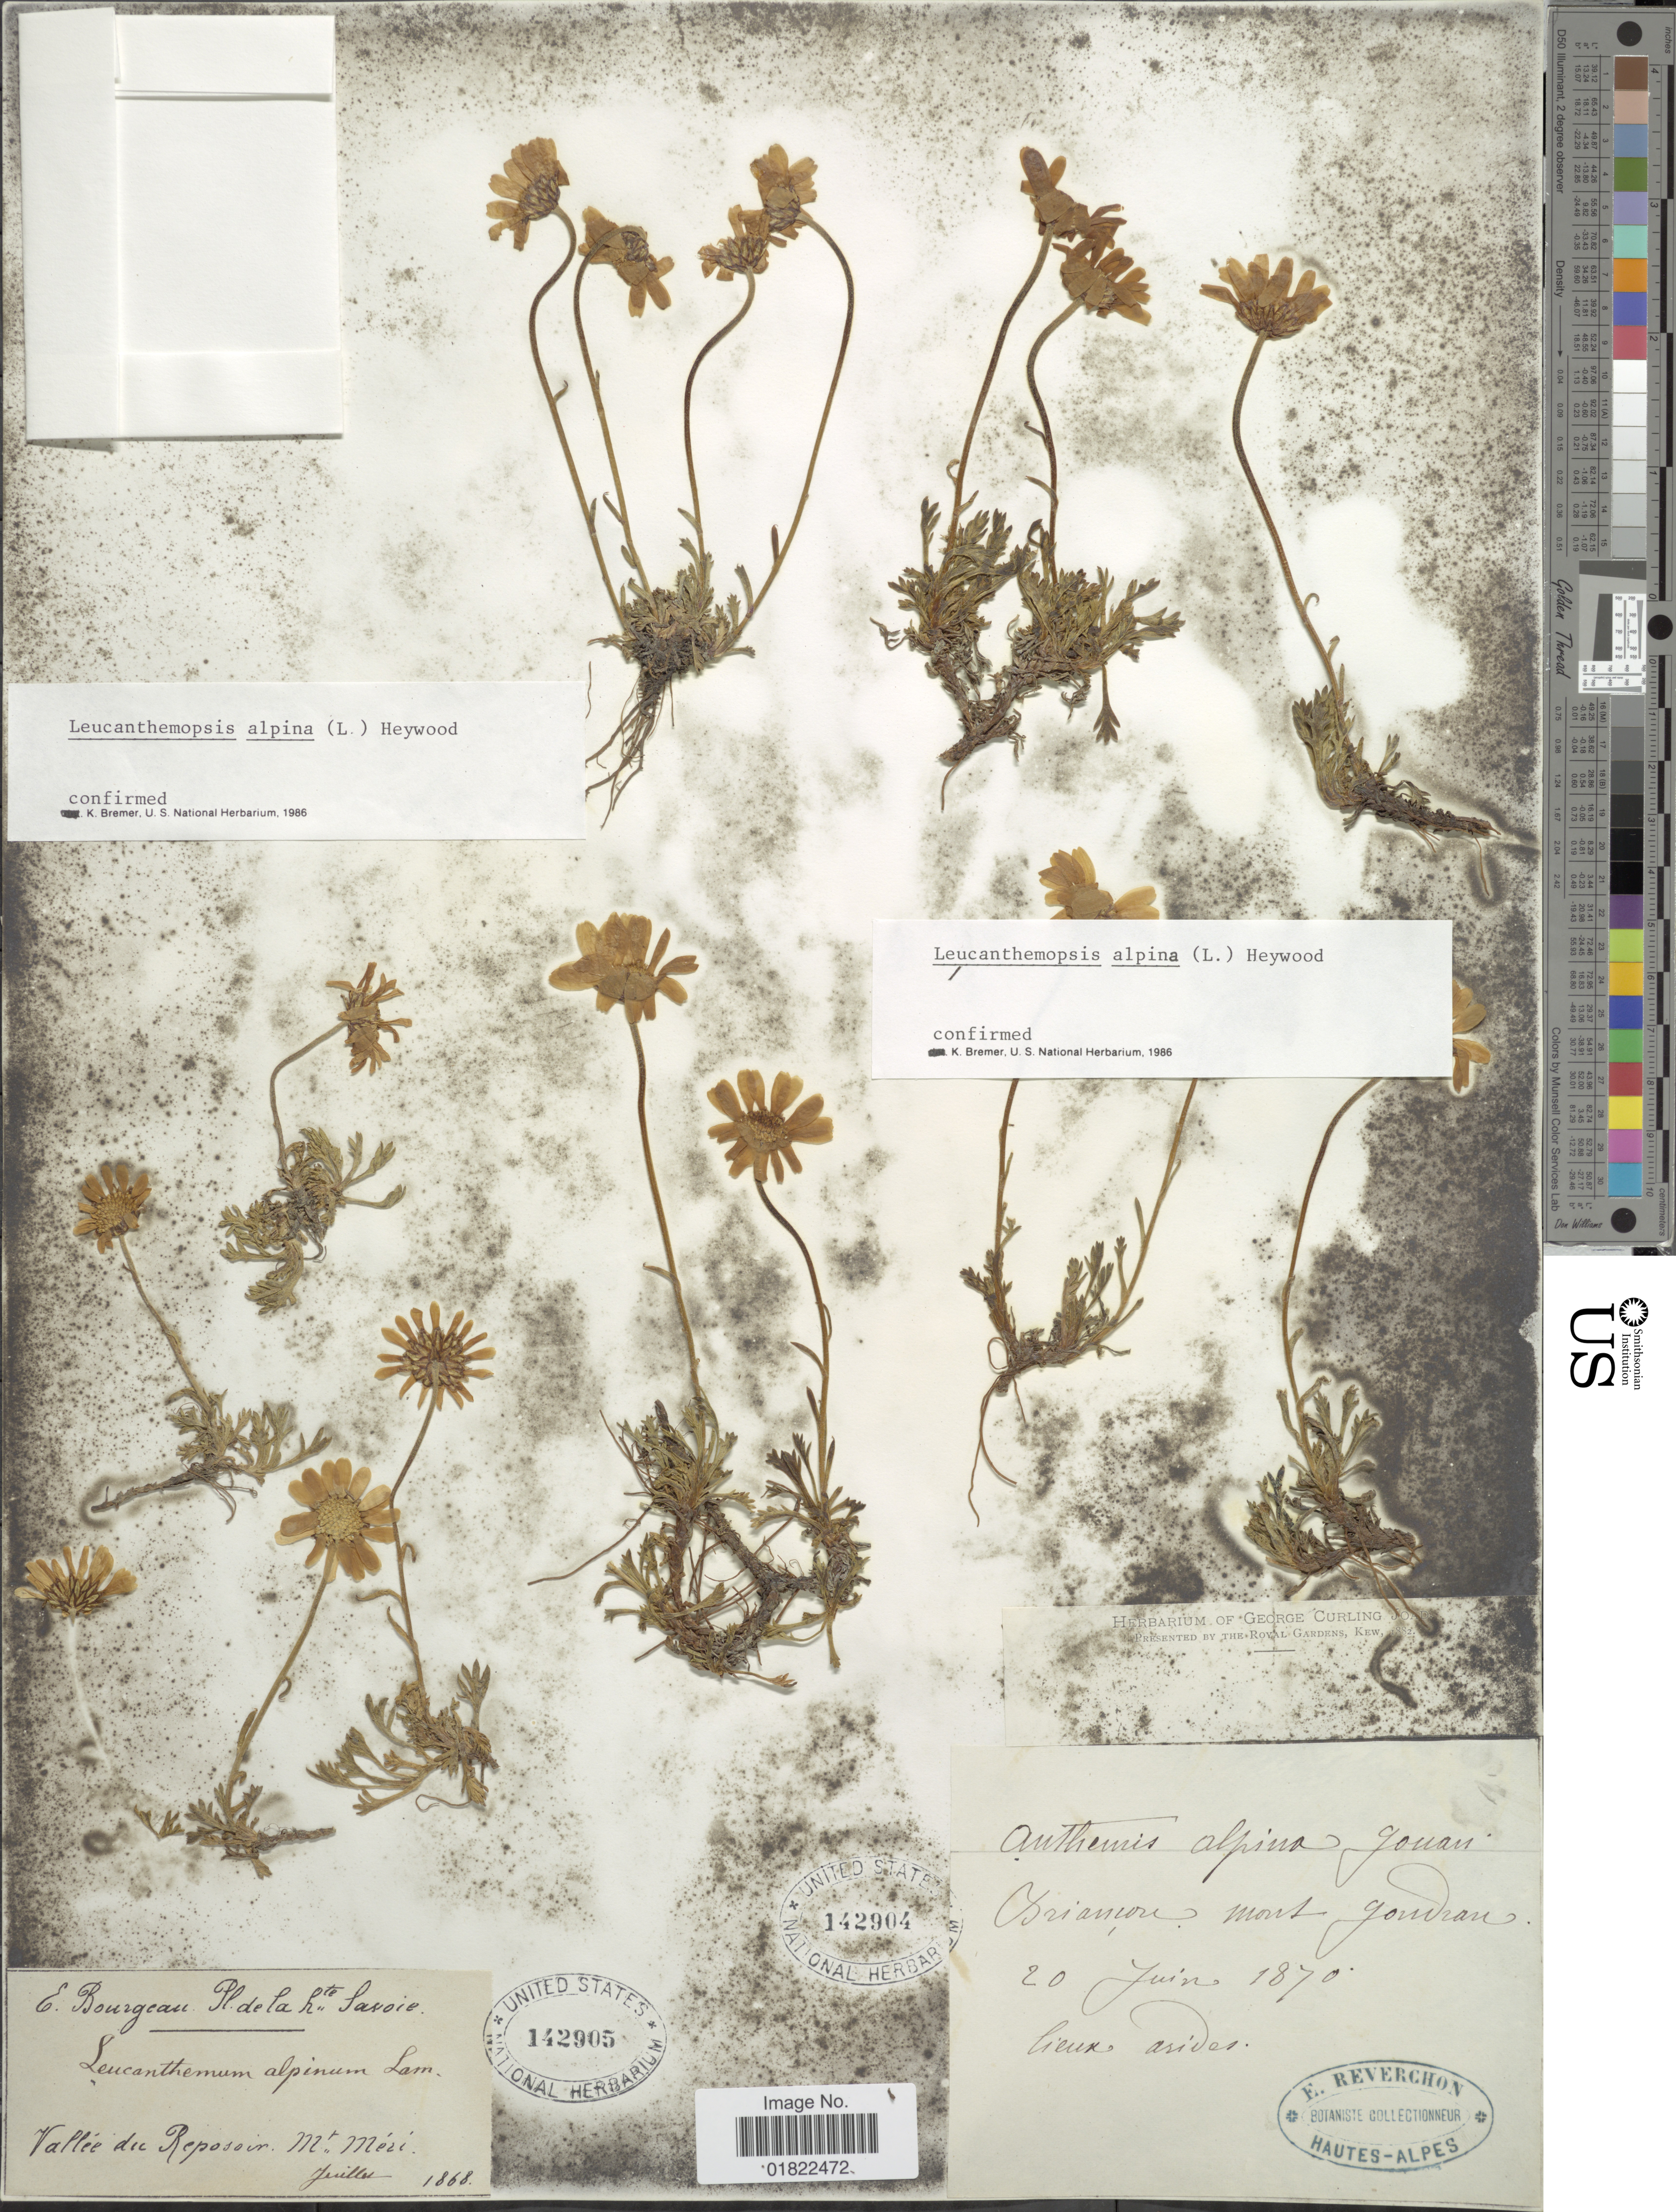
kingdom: Plantae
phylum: Tracheophyta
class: Magnoliopsida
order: Asterales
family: Asteraceae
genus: Leucanthemopsis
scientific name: Leucanthemopsis alpina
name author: (L.) Heywood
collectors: E. Bourgeau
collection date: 1868-07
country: France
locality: Haute-Savoie, Vallée du Reposoir, Mt Méri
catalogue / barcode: US 142905